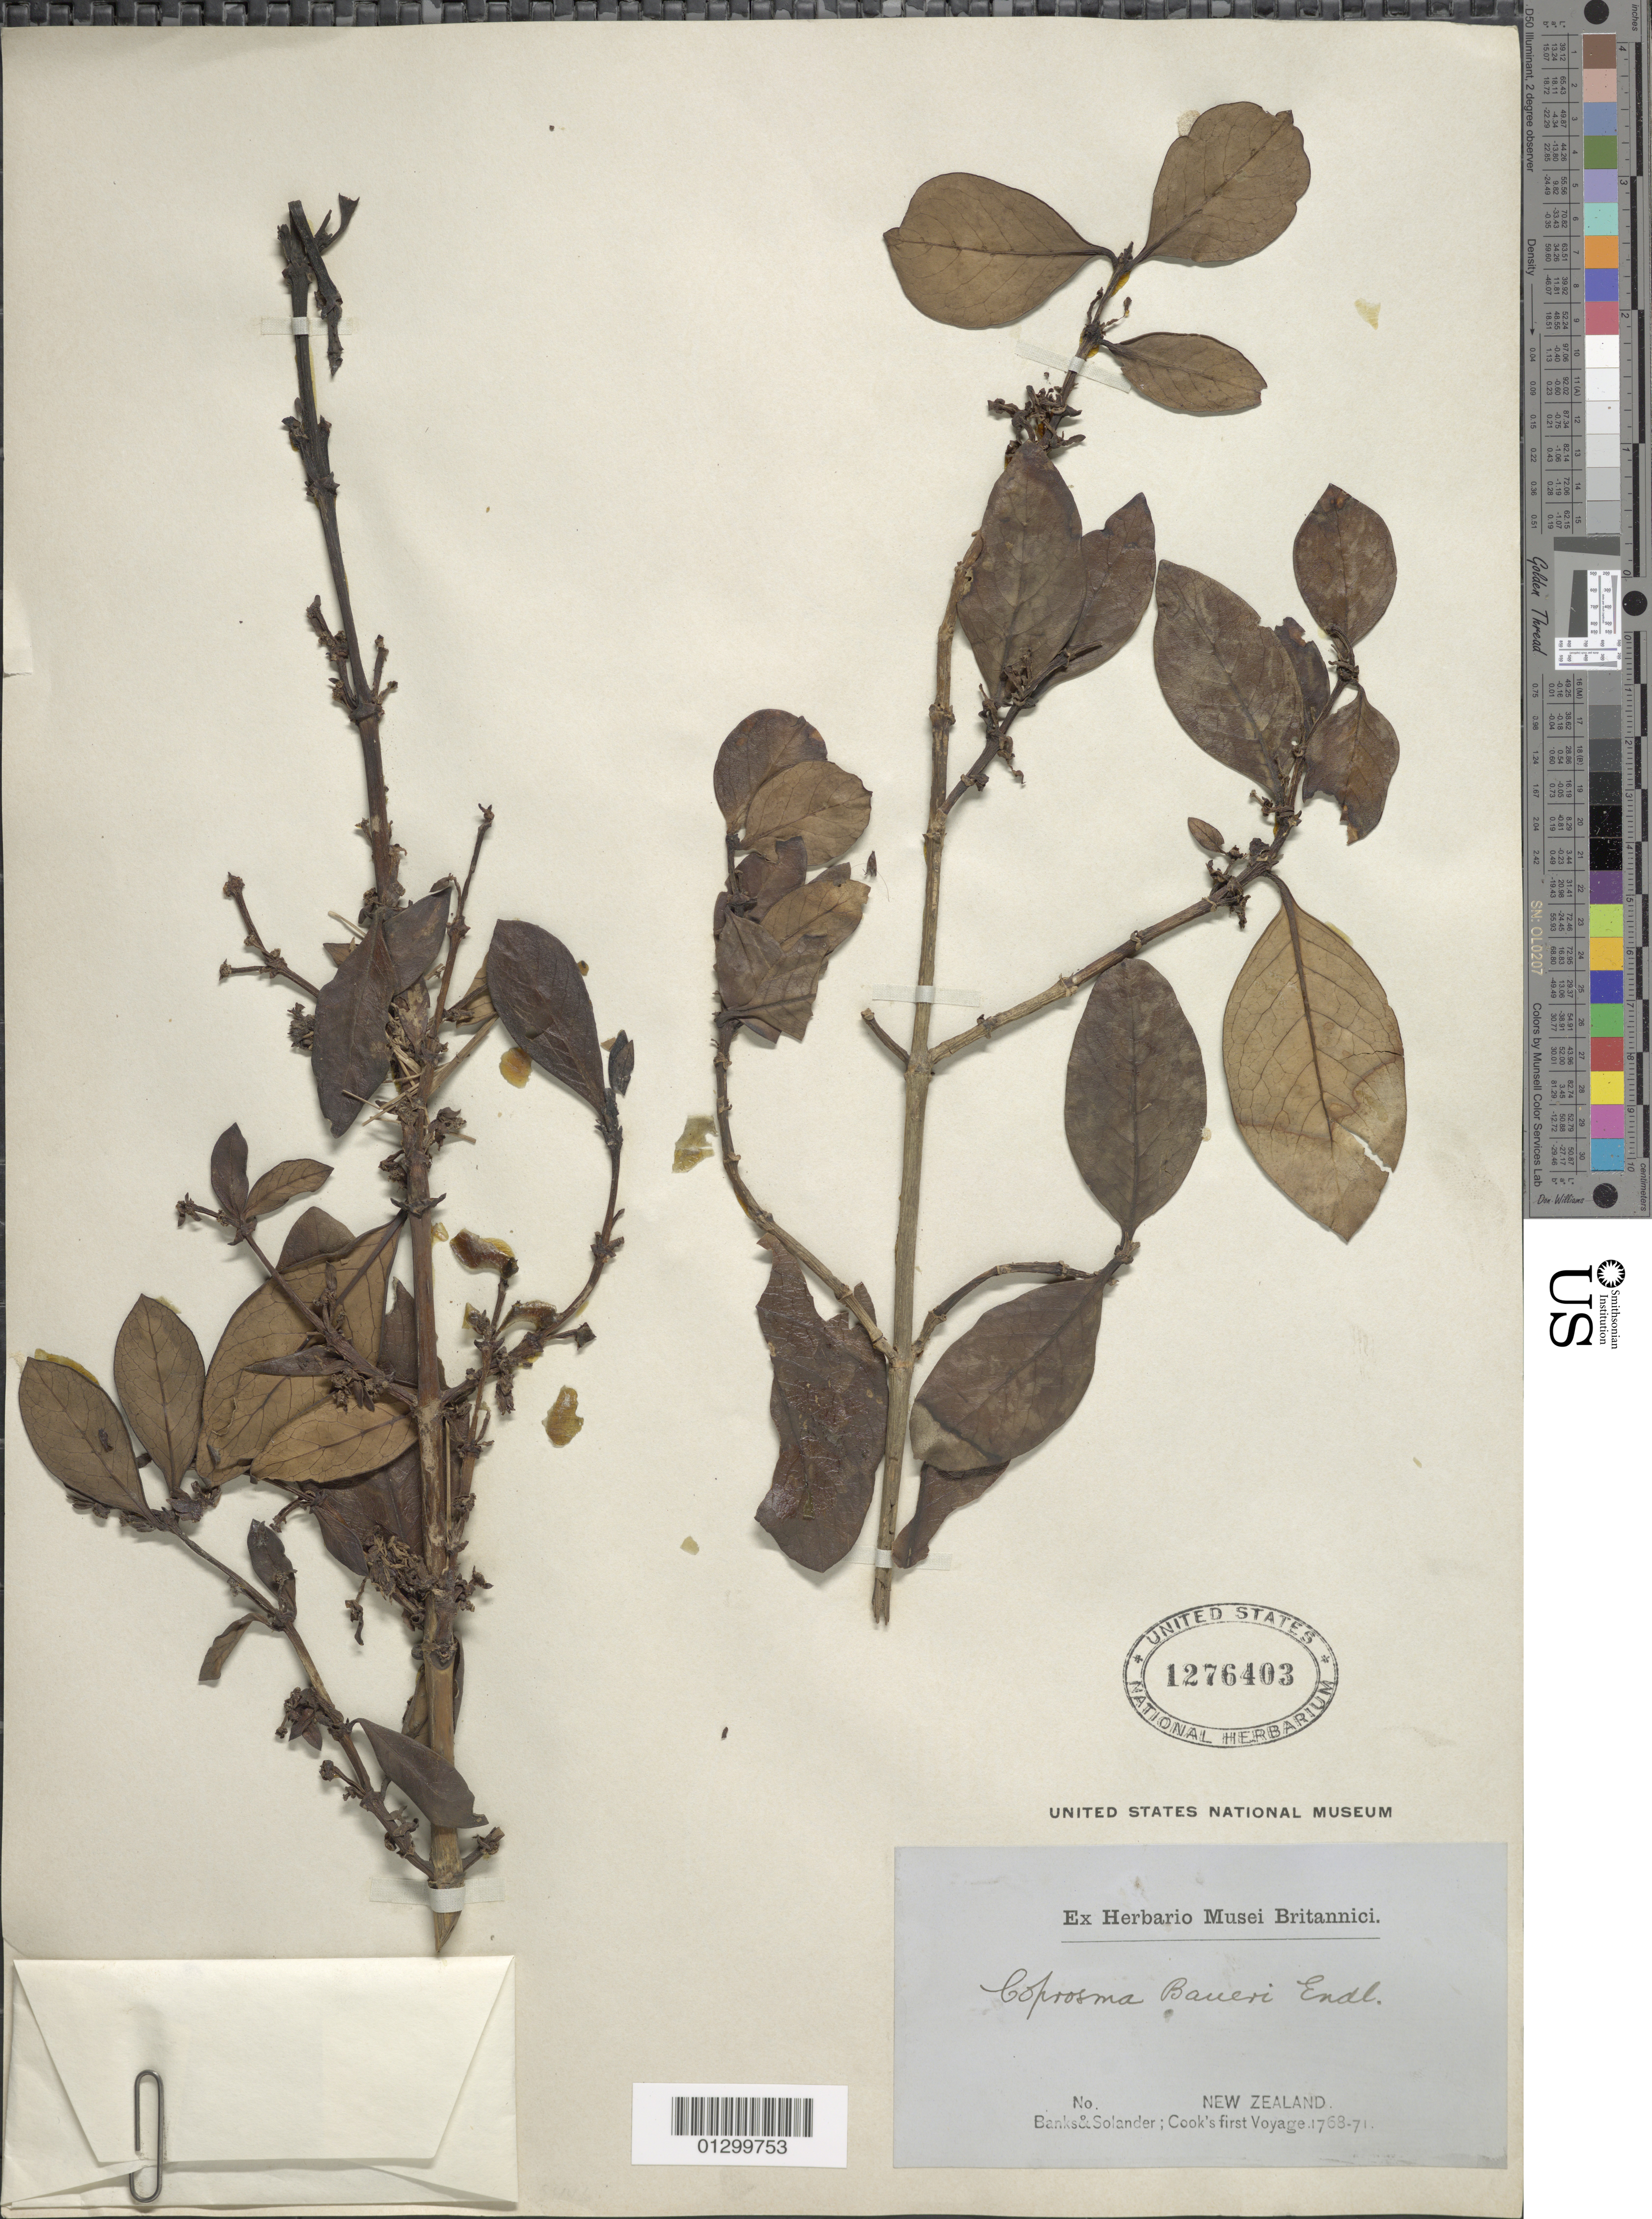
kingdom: Plantae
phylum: Tracheophyta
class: Magnoliopsida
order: Gentianales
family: Rubiaceae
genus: Coprosma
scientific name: Coprosma baueri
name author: Endl.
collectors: J. Banks & D. C. Solander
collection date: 1768/1771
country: New Zealand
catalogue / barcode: US 1276403